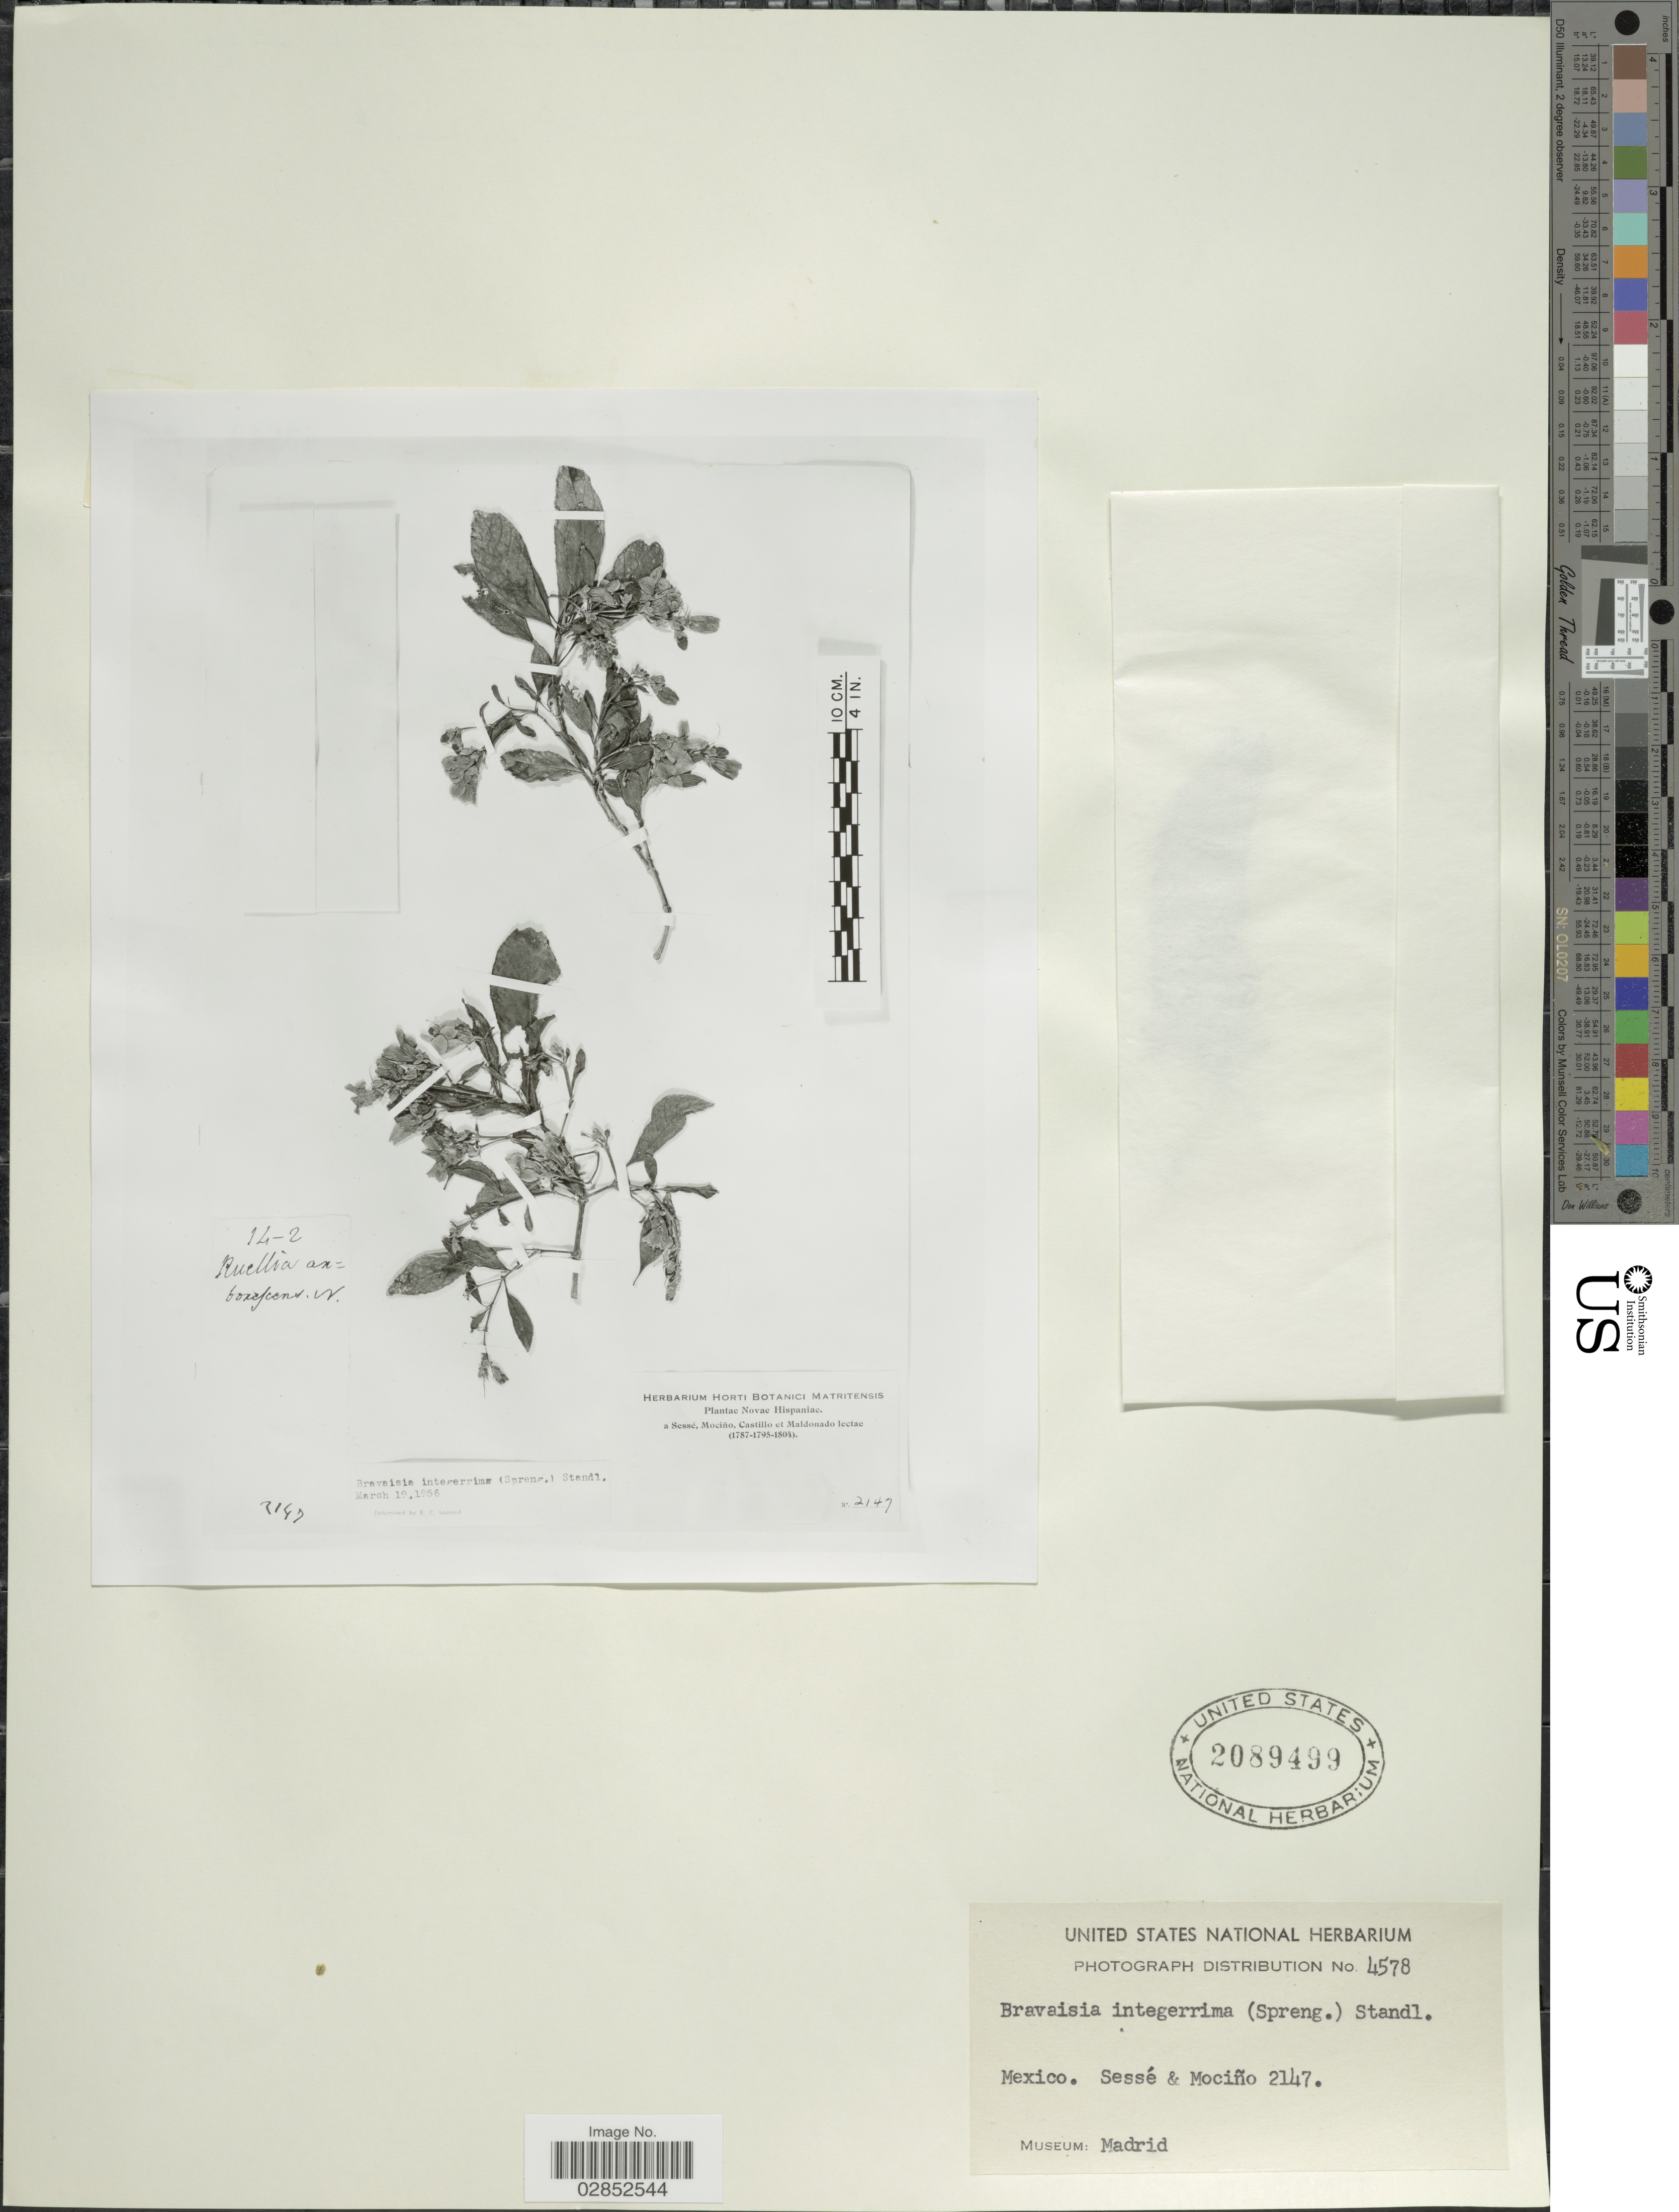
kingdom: Plantae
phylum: Tracheophyta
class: Magnoliopsida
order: Lamiales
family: Acanthaceae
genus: Bravaisia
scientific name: Bravaisia integerrima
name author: (Spreng.) Standl.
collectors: Sessé, -- & Mociño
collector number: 2147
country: Mexico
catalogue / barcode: US 2089499